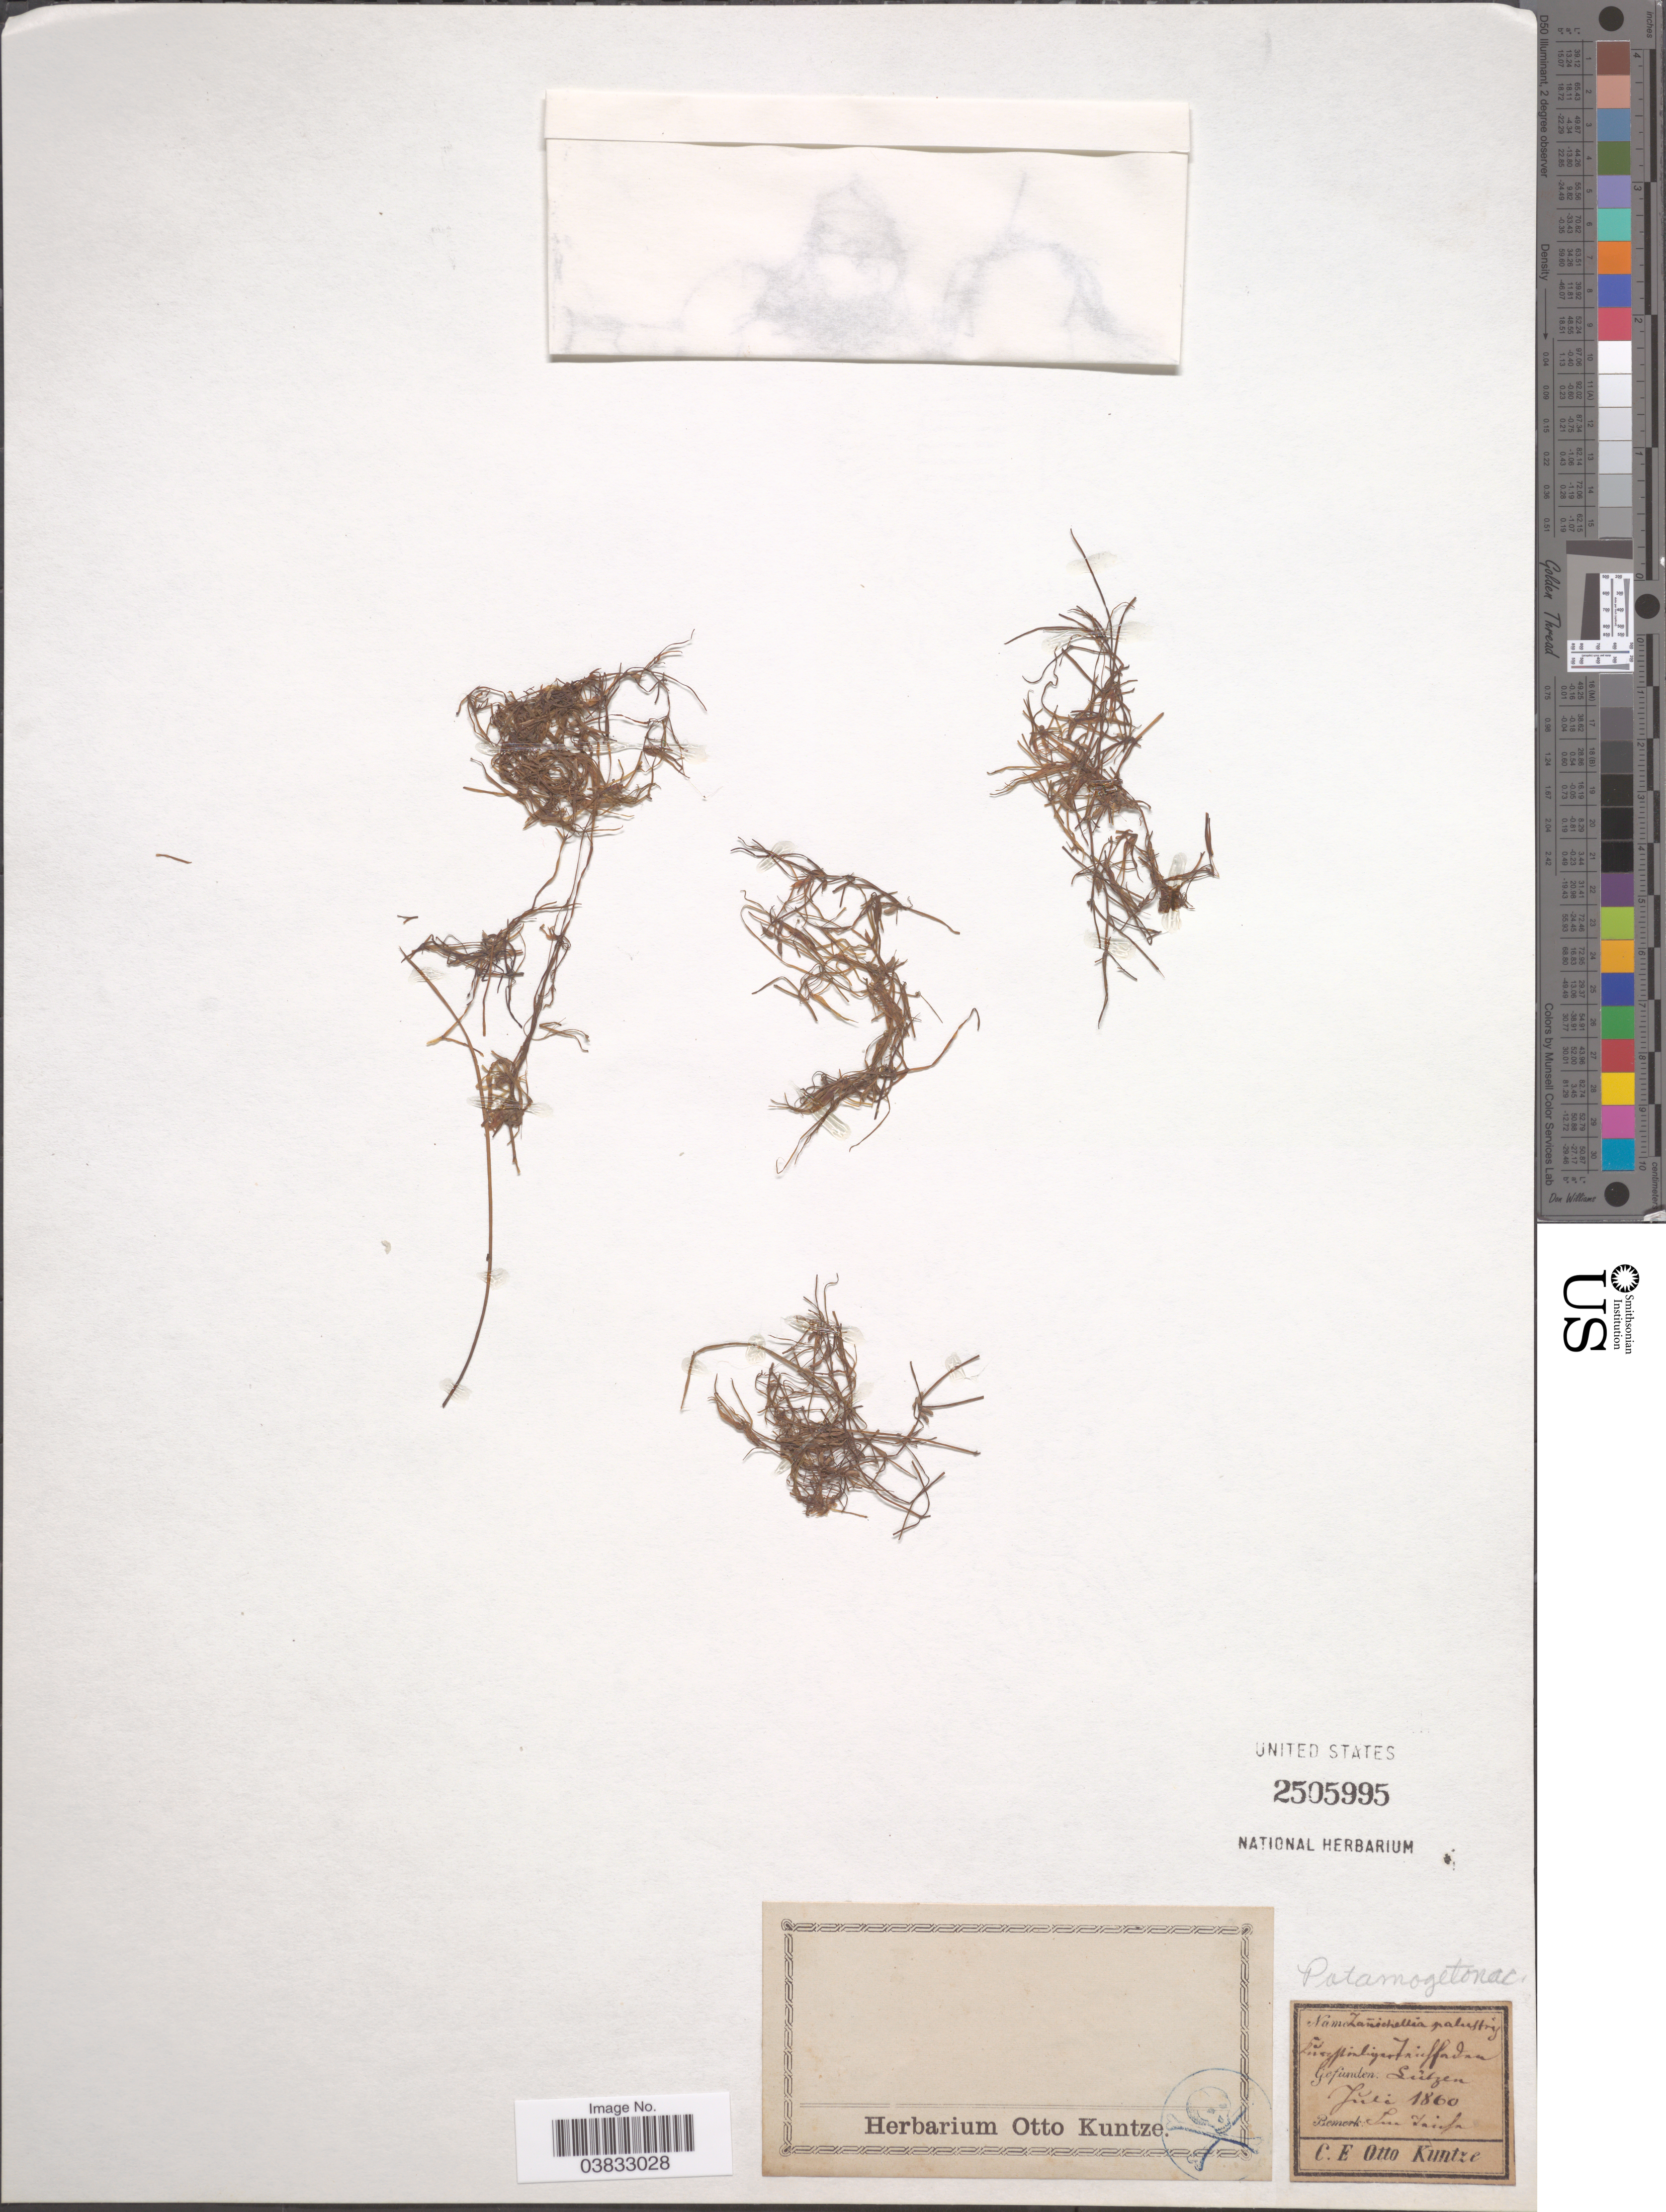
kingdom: Plantae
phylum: Tracheophyta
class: Liliopsida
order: Alismatales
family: Potamogetonaceae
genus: Zannichellia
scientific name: Zannichellia palustris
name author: L.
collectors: C.E.O. Kuntze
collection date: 1860-07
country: Germany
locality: Lützen.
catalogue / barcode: US 2505995